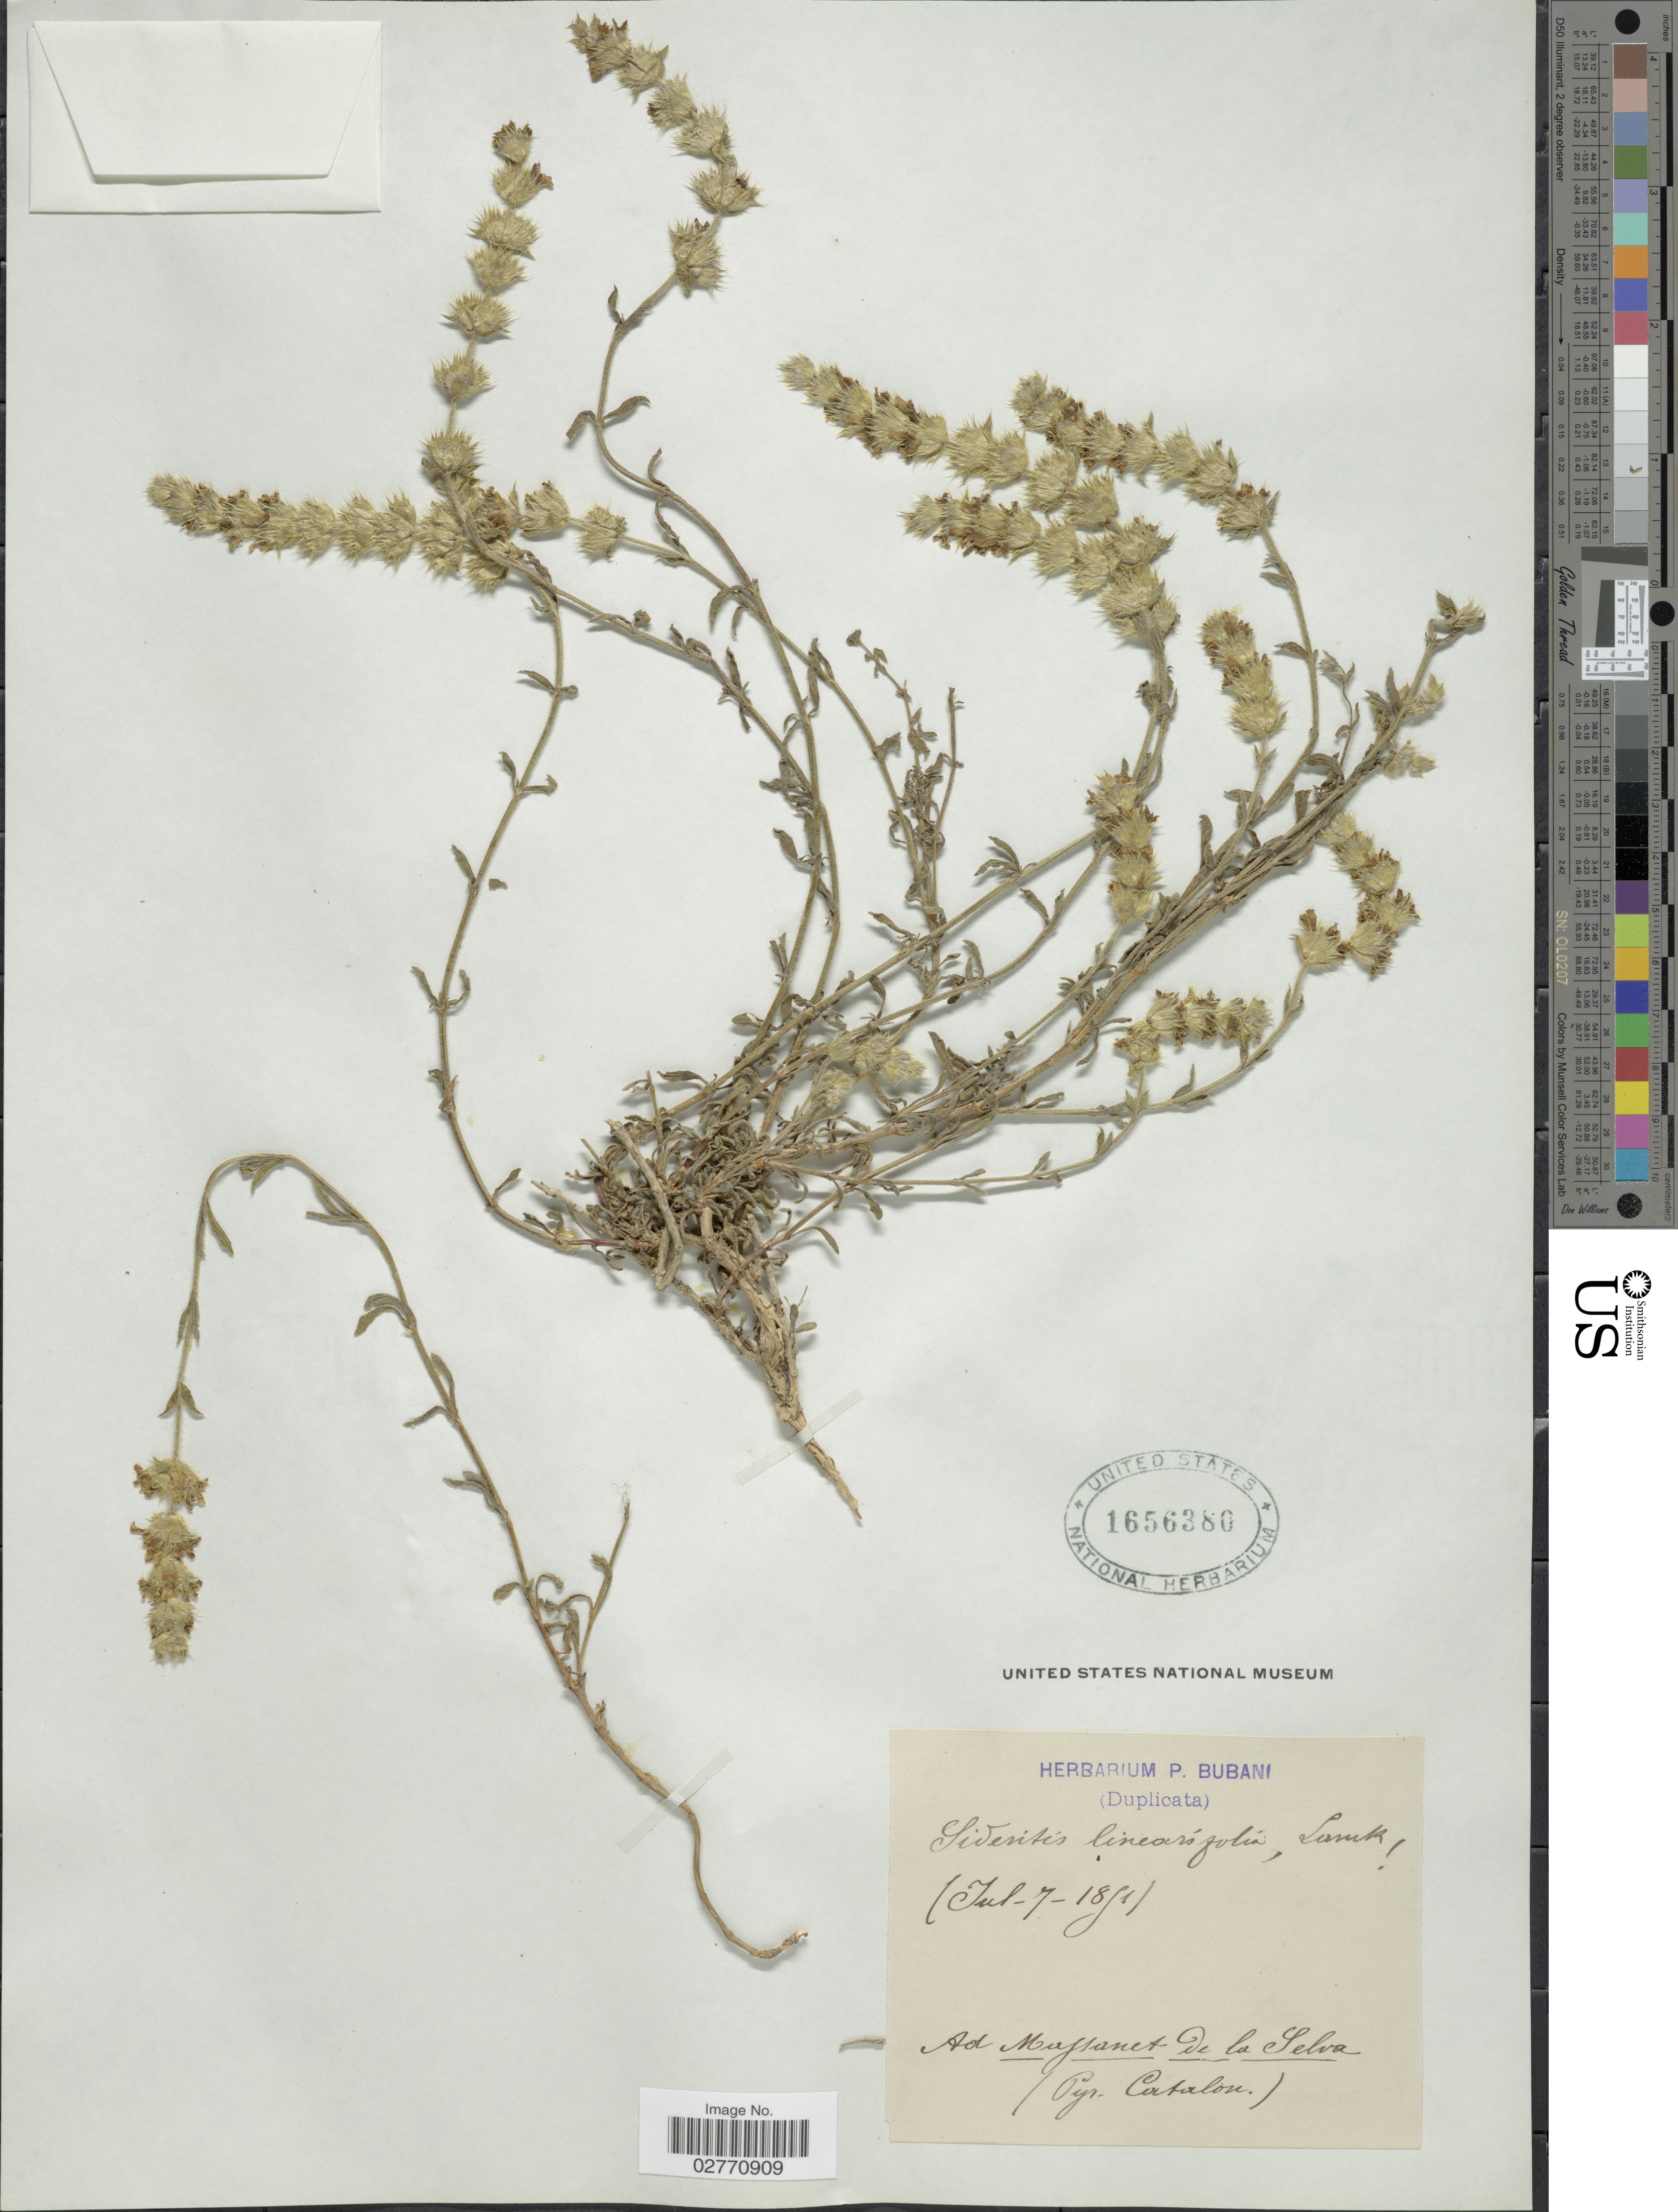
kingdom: Plantae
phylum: Tracheophyta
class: Magnoliopsida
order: Lamiales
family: Lamiaceae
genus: Sideritis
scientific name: Sideritis linearifolia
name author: Lam.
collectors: ex herb. P. Bubani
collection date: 1851-07-07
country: Spain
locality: Ad Magsanet De la Selva. (Pyr. Catalon.)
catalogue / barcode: US 1656380